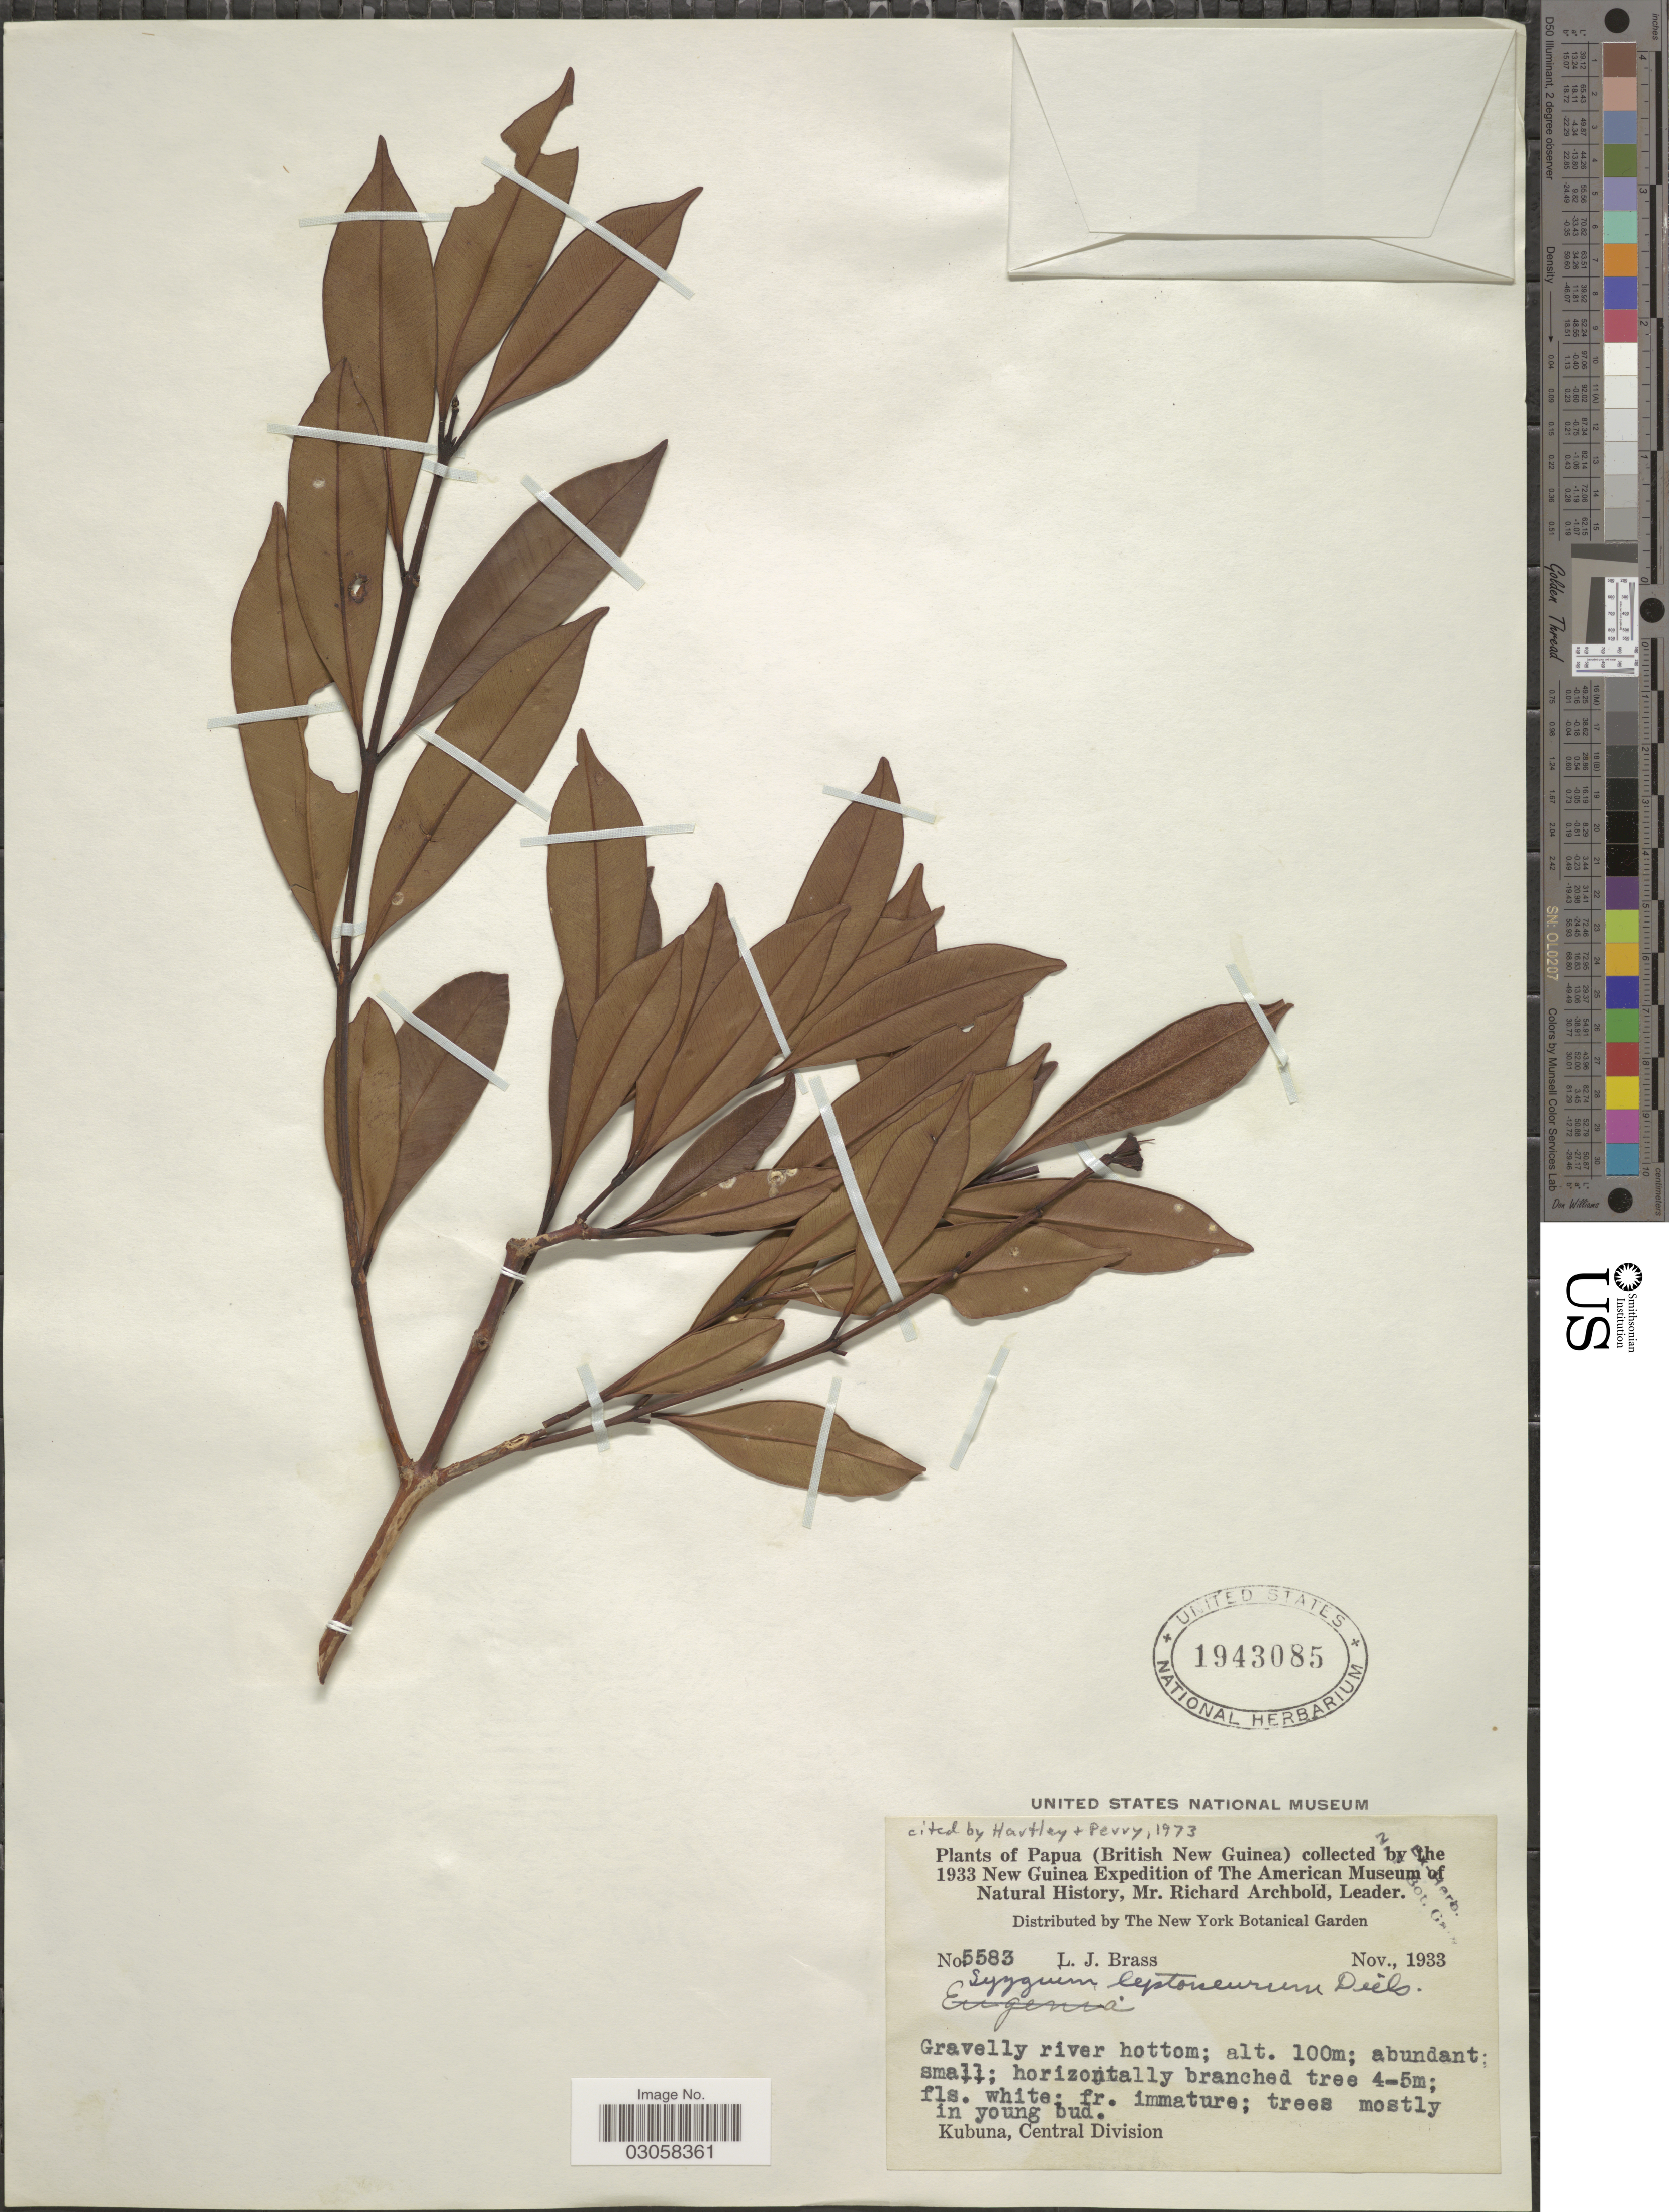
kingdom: Plantae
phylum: Tracheophyta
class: Magnoliopsida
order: Myrtales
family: Myrtaceae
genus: Syzygium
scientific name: Syzygium leptoneurum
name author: Diels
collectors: L. J. Brass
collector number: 5583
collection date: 1933-11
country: Papua New Guinea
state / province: Central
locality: Gravelly river hottom; Kubuna, Central Division.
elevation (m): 100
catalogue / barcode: US 1943085